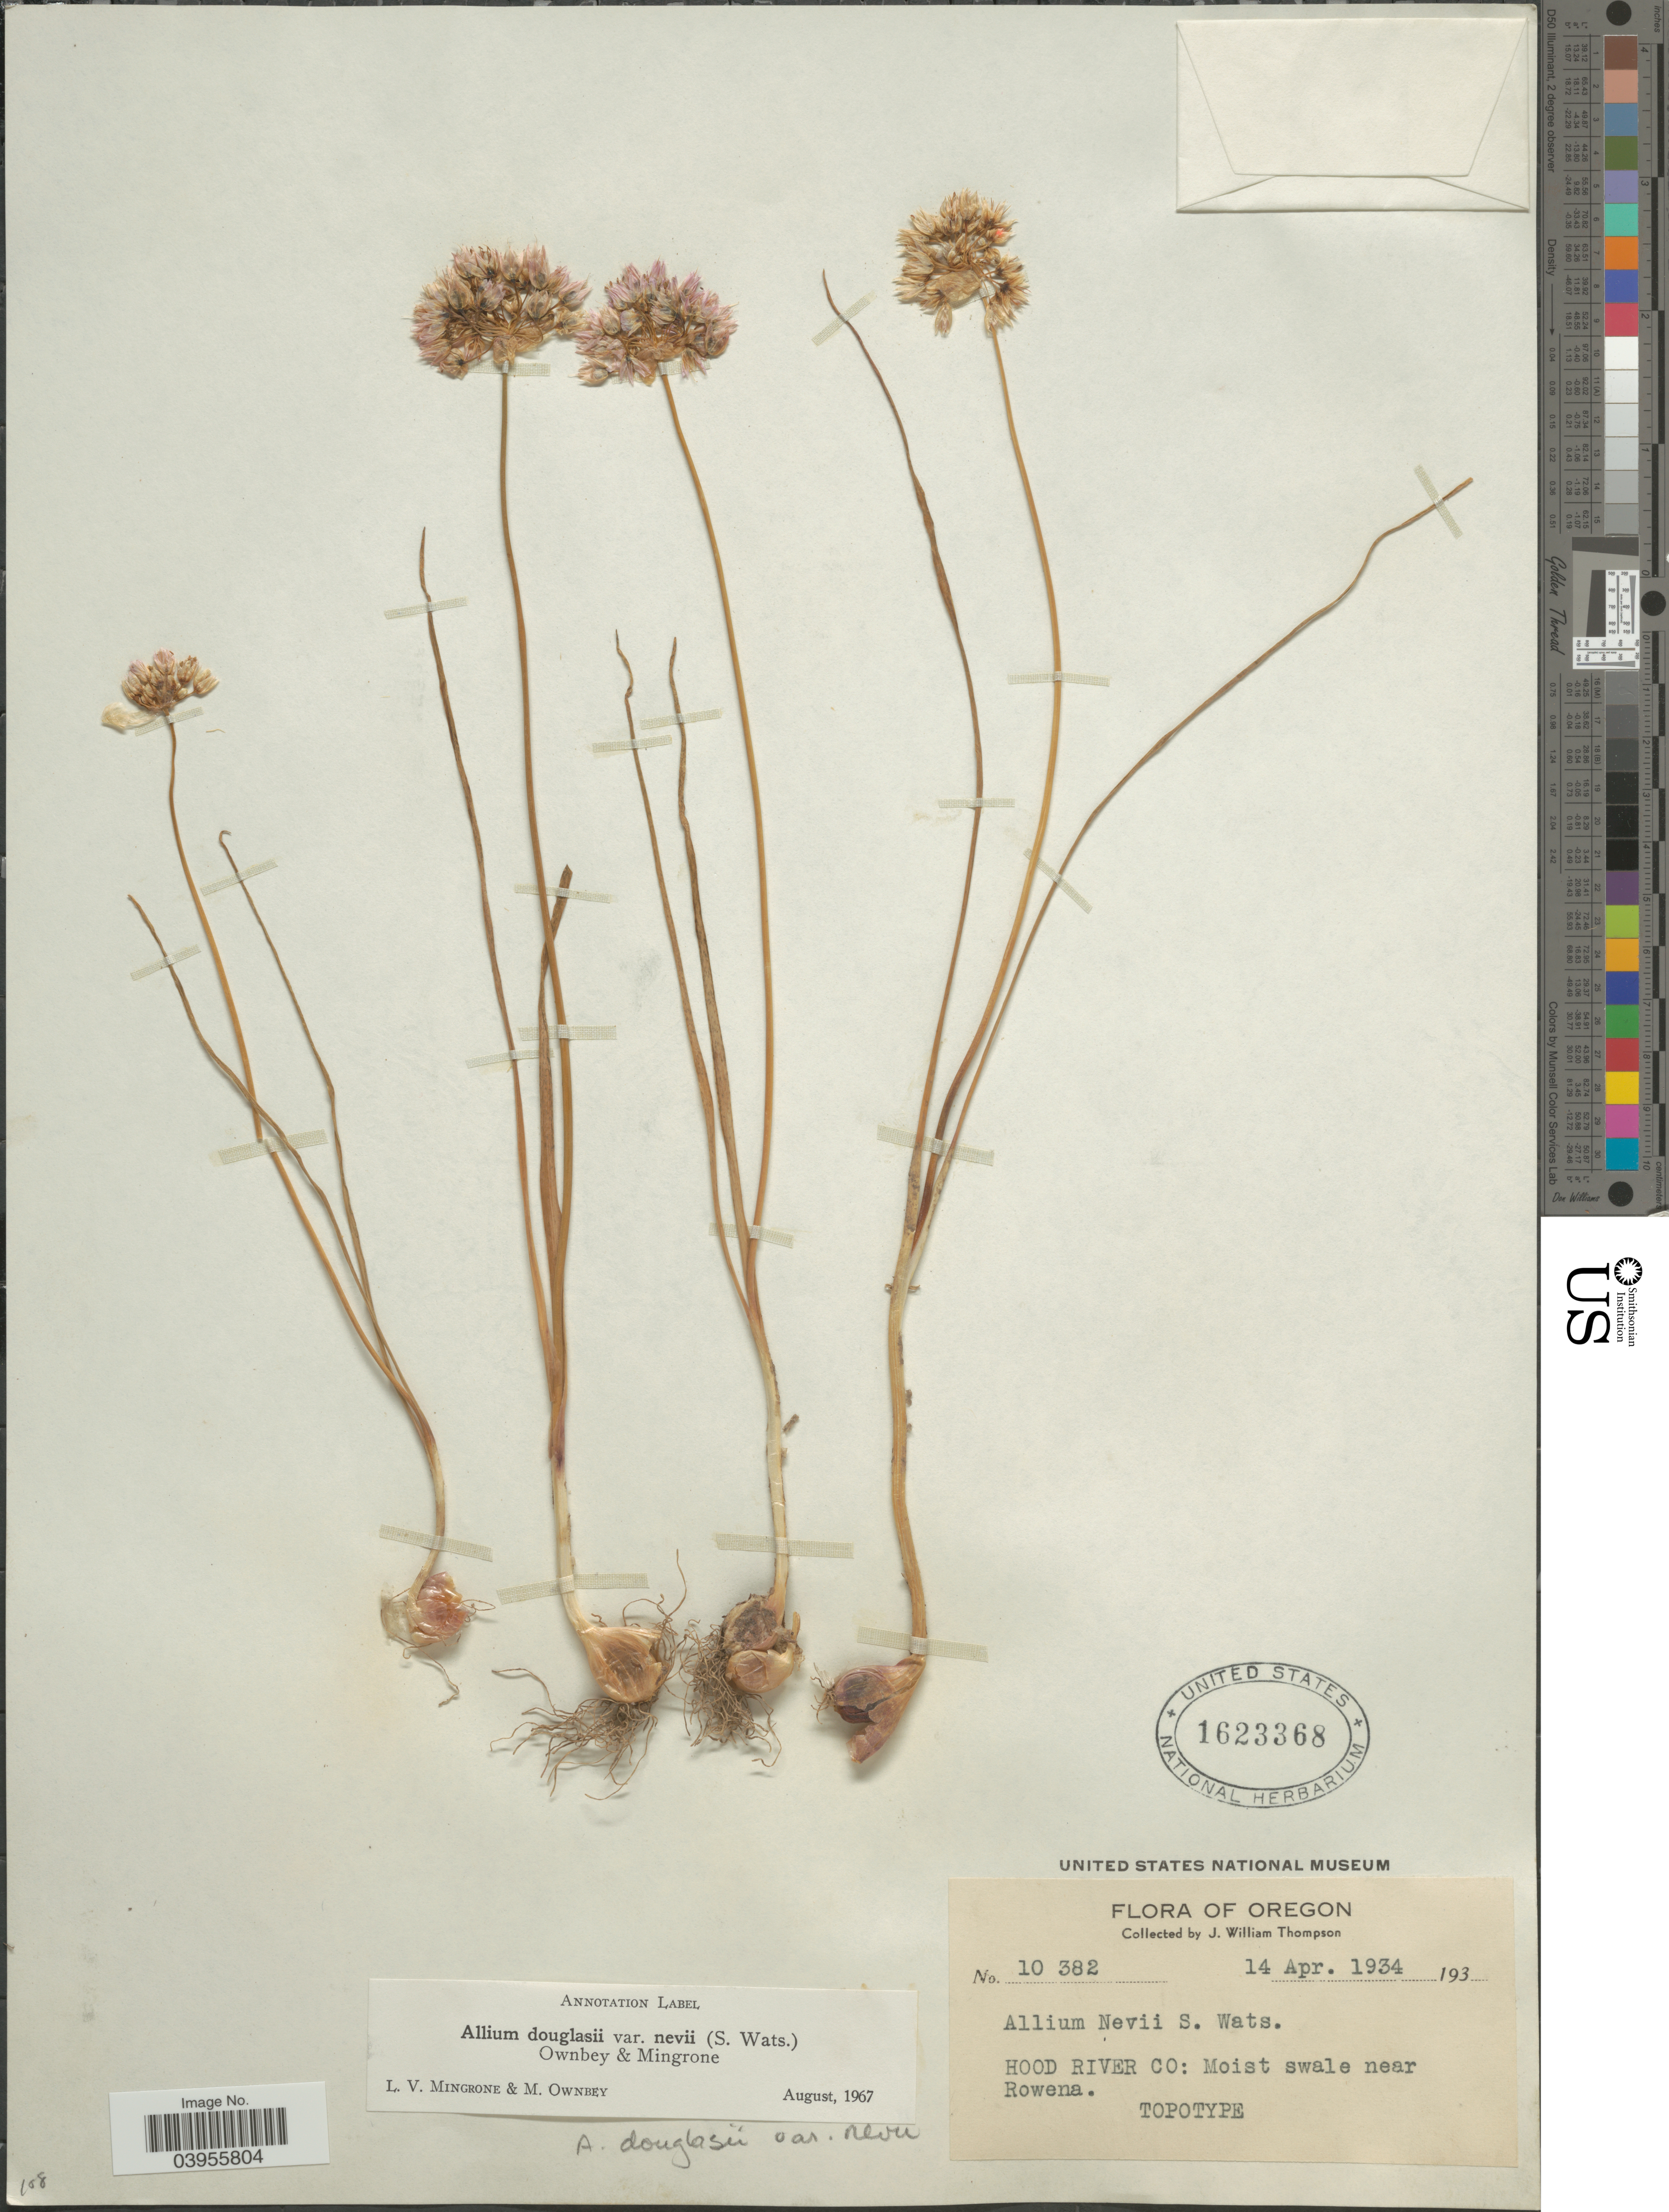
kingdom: Plantae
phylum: Tracheophyta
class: Liliopsida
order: Asparagales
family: Amaryllidaceae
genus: Allium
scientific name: Allium douglasii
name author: Hook.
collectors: J. W. Thompson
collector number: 10382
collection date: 1934-04-14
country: United States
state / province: Oregon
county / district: Hood River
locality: Hood River Co: Moist swale near Rowena.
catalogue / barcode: US 1623368